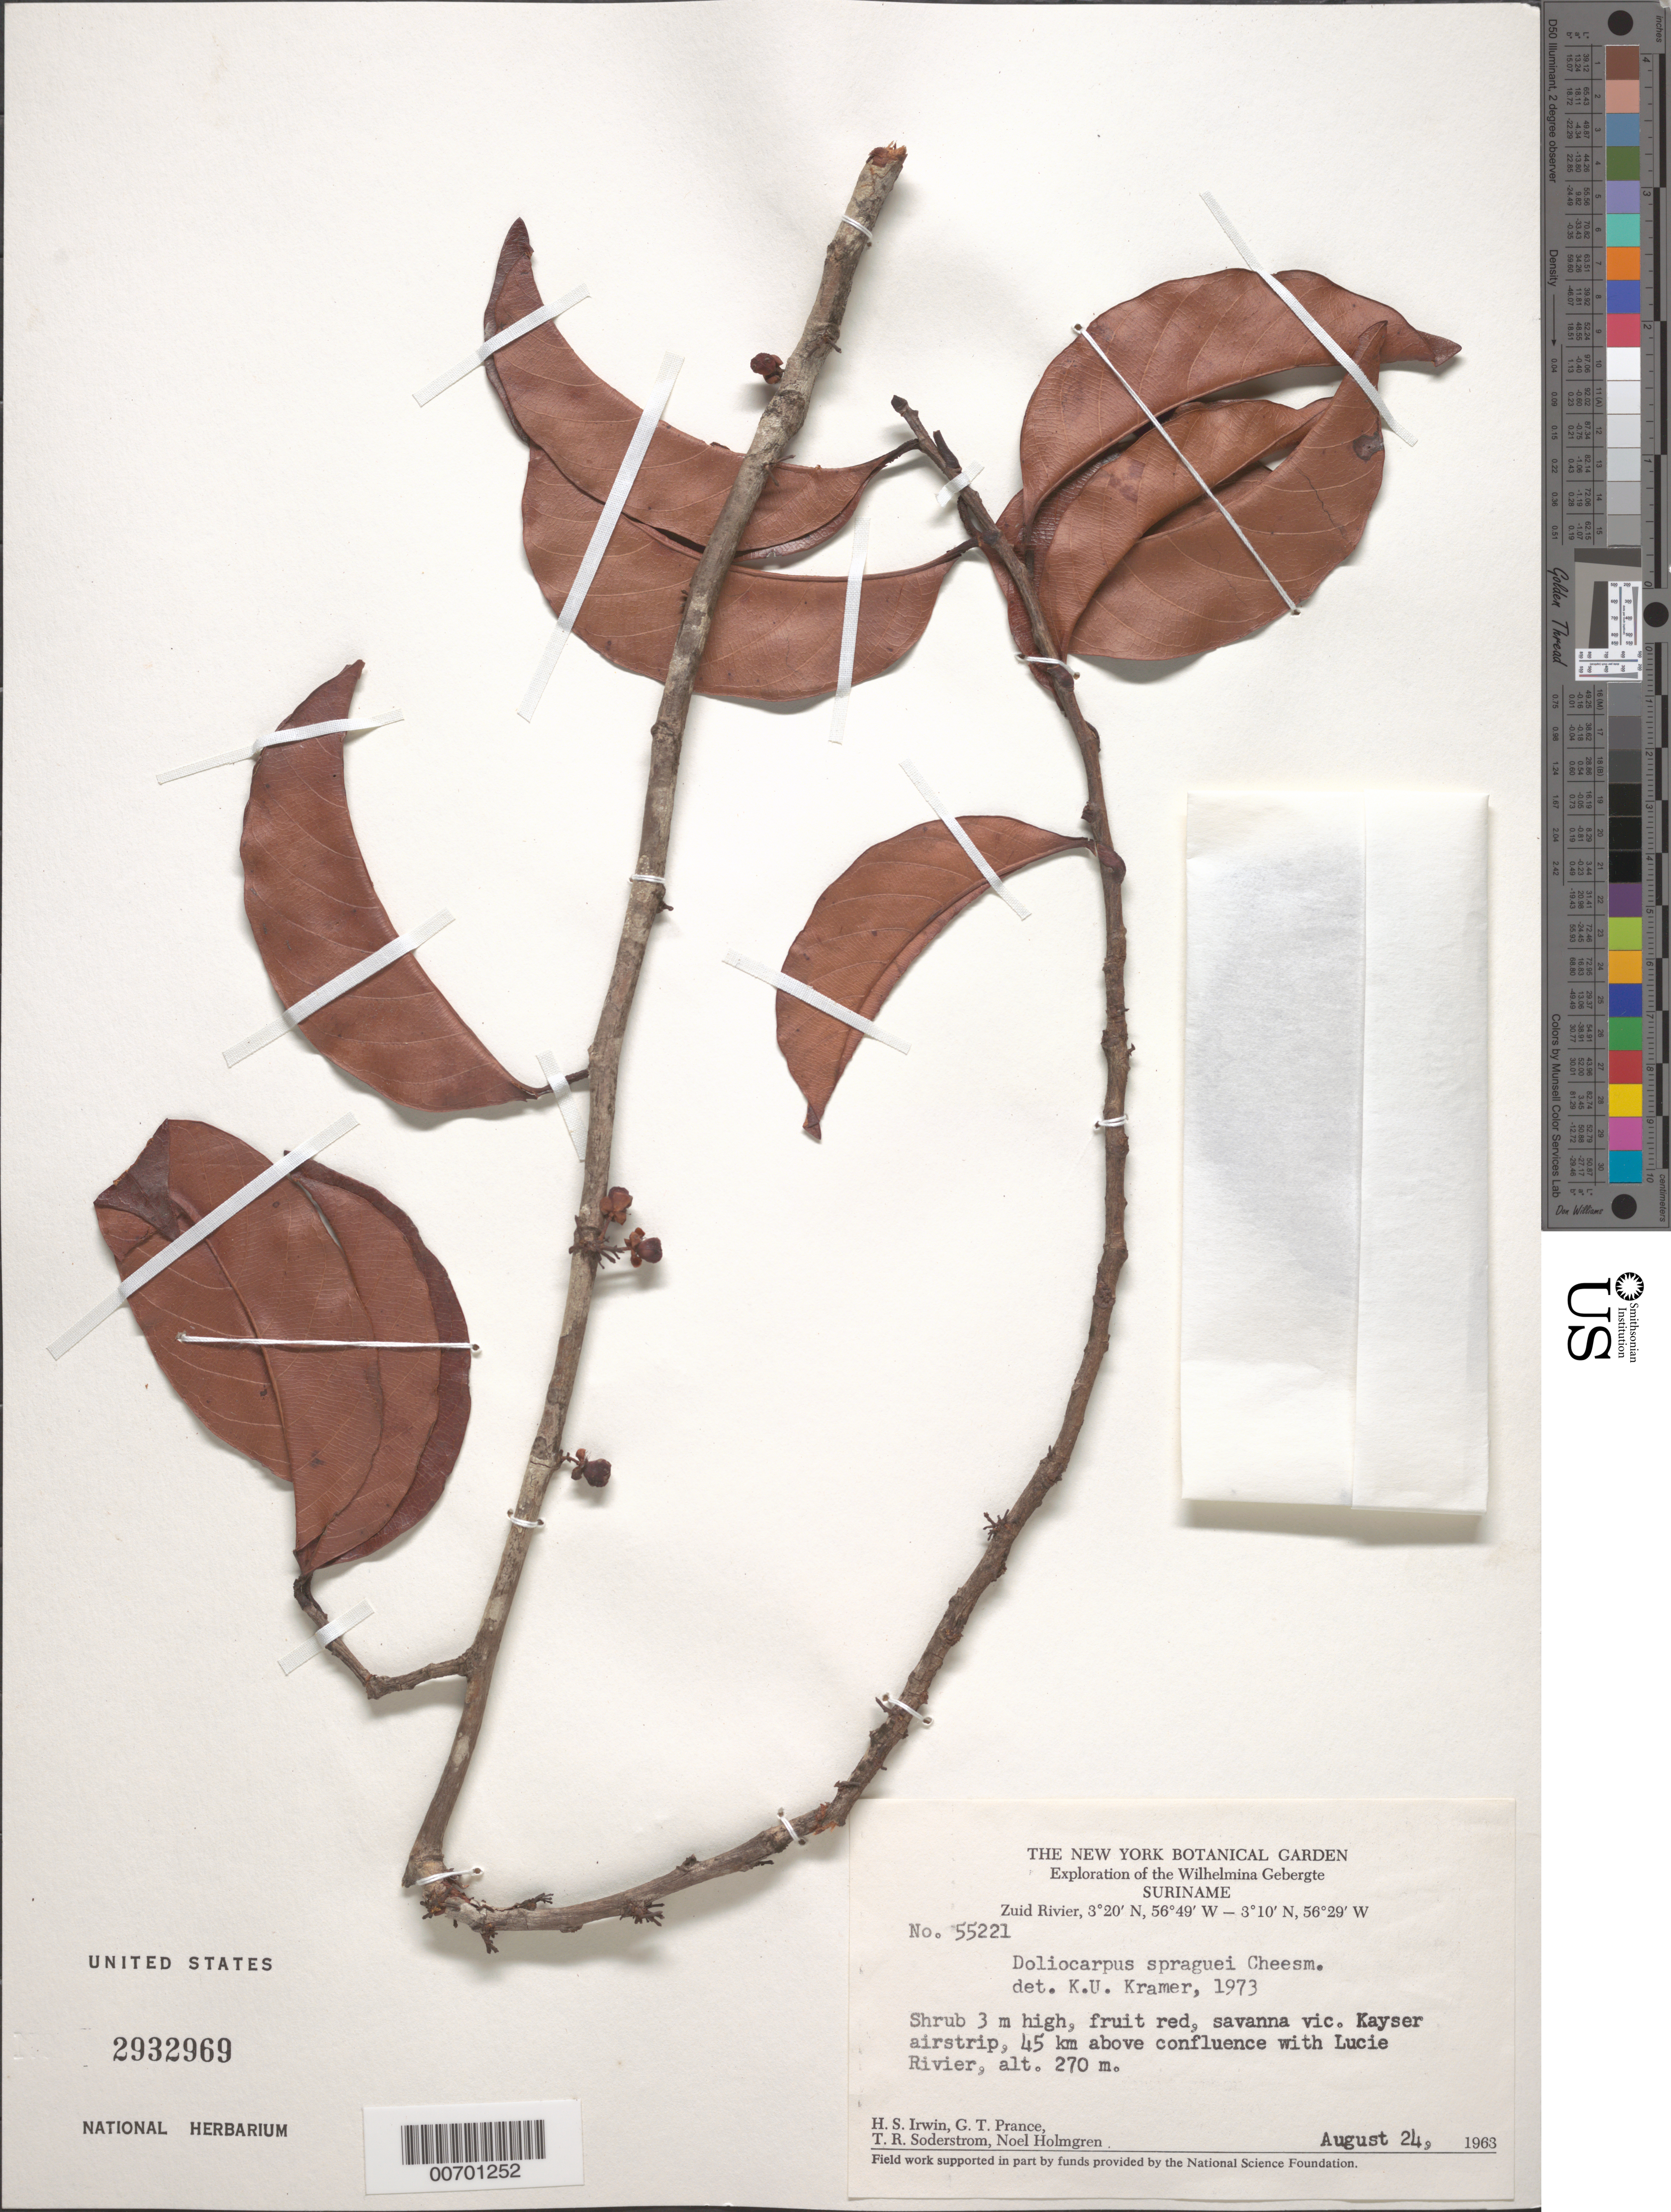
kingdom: Plantae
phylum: Tracheophyta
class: Magnoliopsida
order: Dilleniales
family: Dilleniaceae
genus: Doliocarpus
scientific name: Doliocarpus spraguei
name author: Cheesman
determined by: Kramer, K. U.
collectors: H. Irwin, G. T. Prance, T. R. Soderstrom & N. H. Holmgren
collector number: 55221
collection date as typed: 24-Aug-63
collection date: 1963-08-24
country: Suriname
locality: Kayser Airstrip, Zuid R., 45 km above confl. with Lucie R., Wilhelmina Gebergte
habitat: Savanna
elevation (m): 270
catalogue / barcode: US 2932969